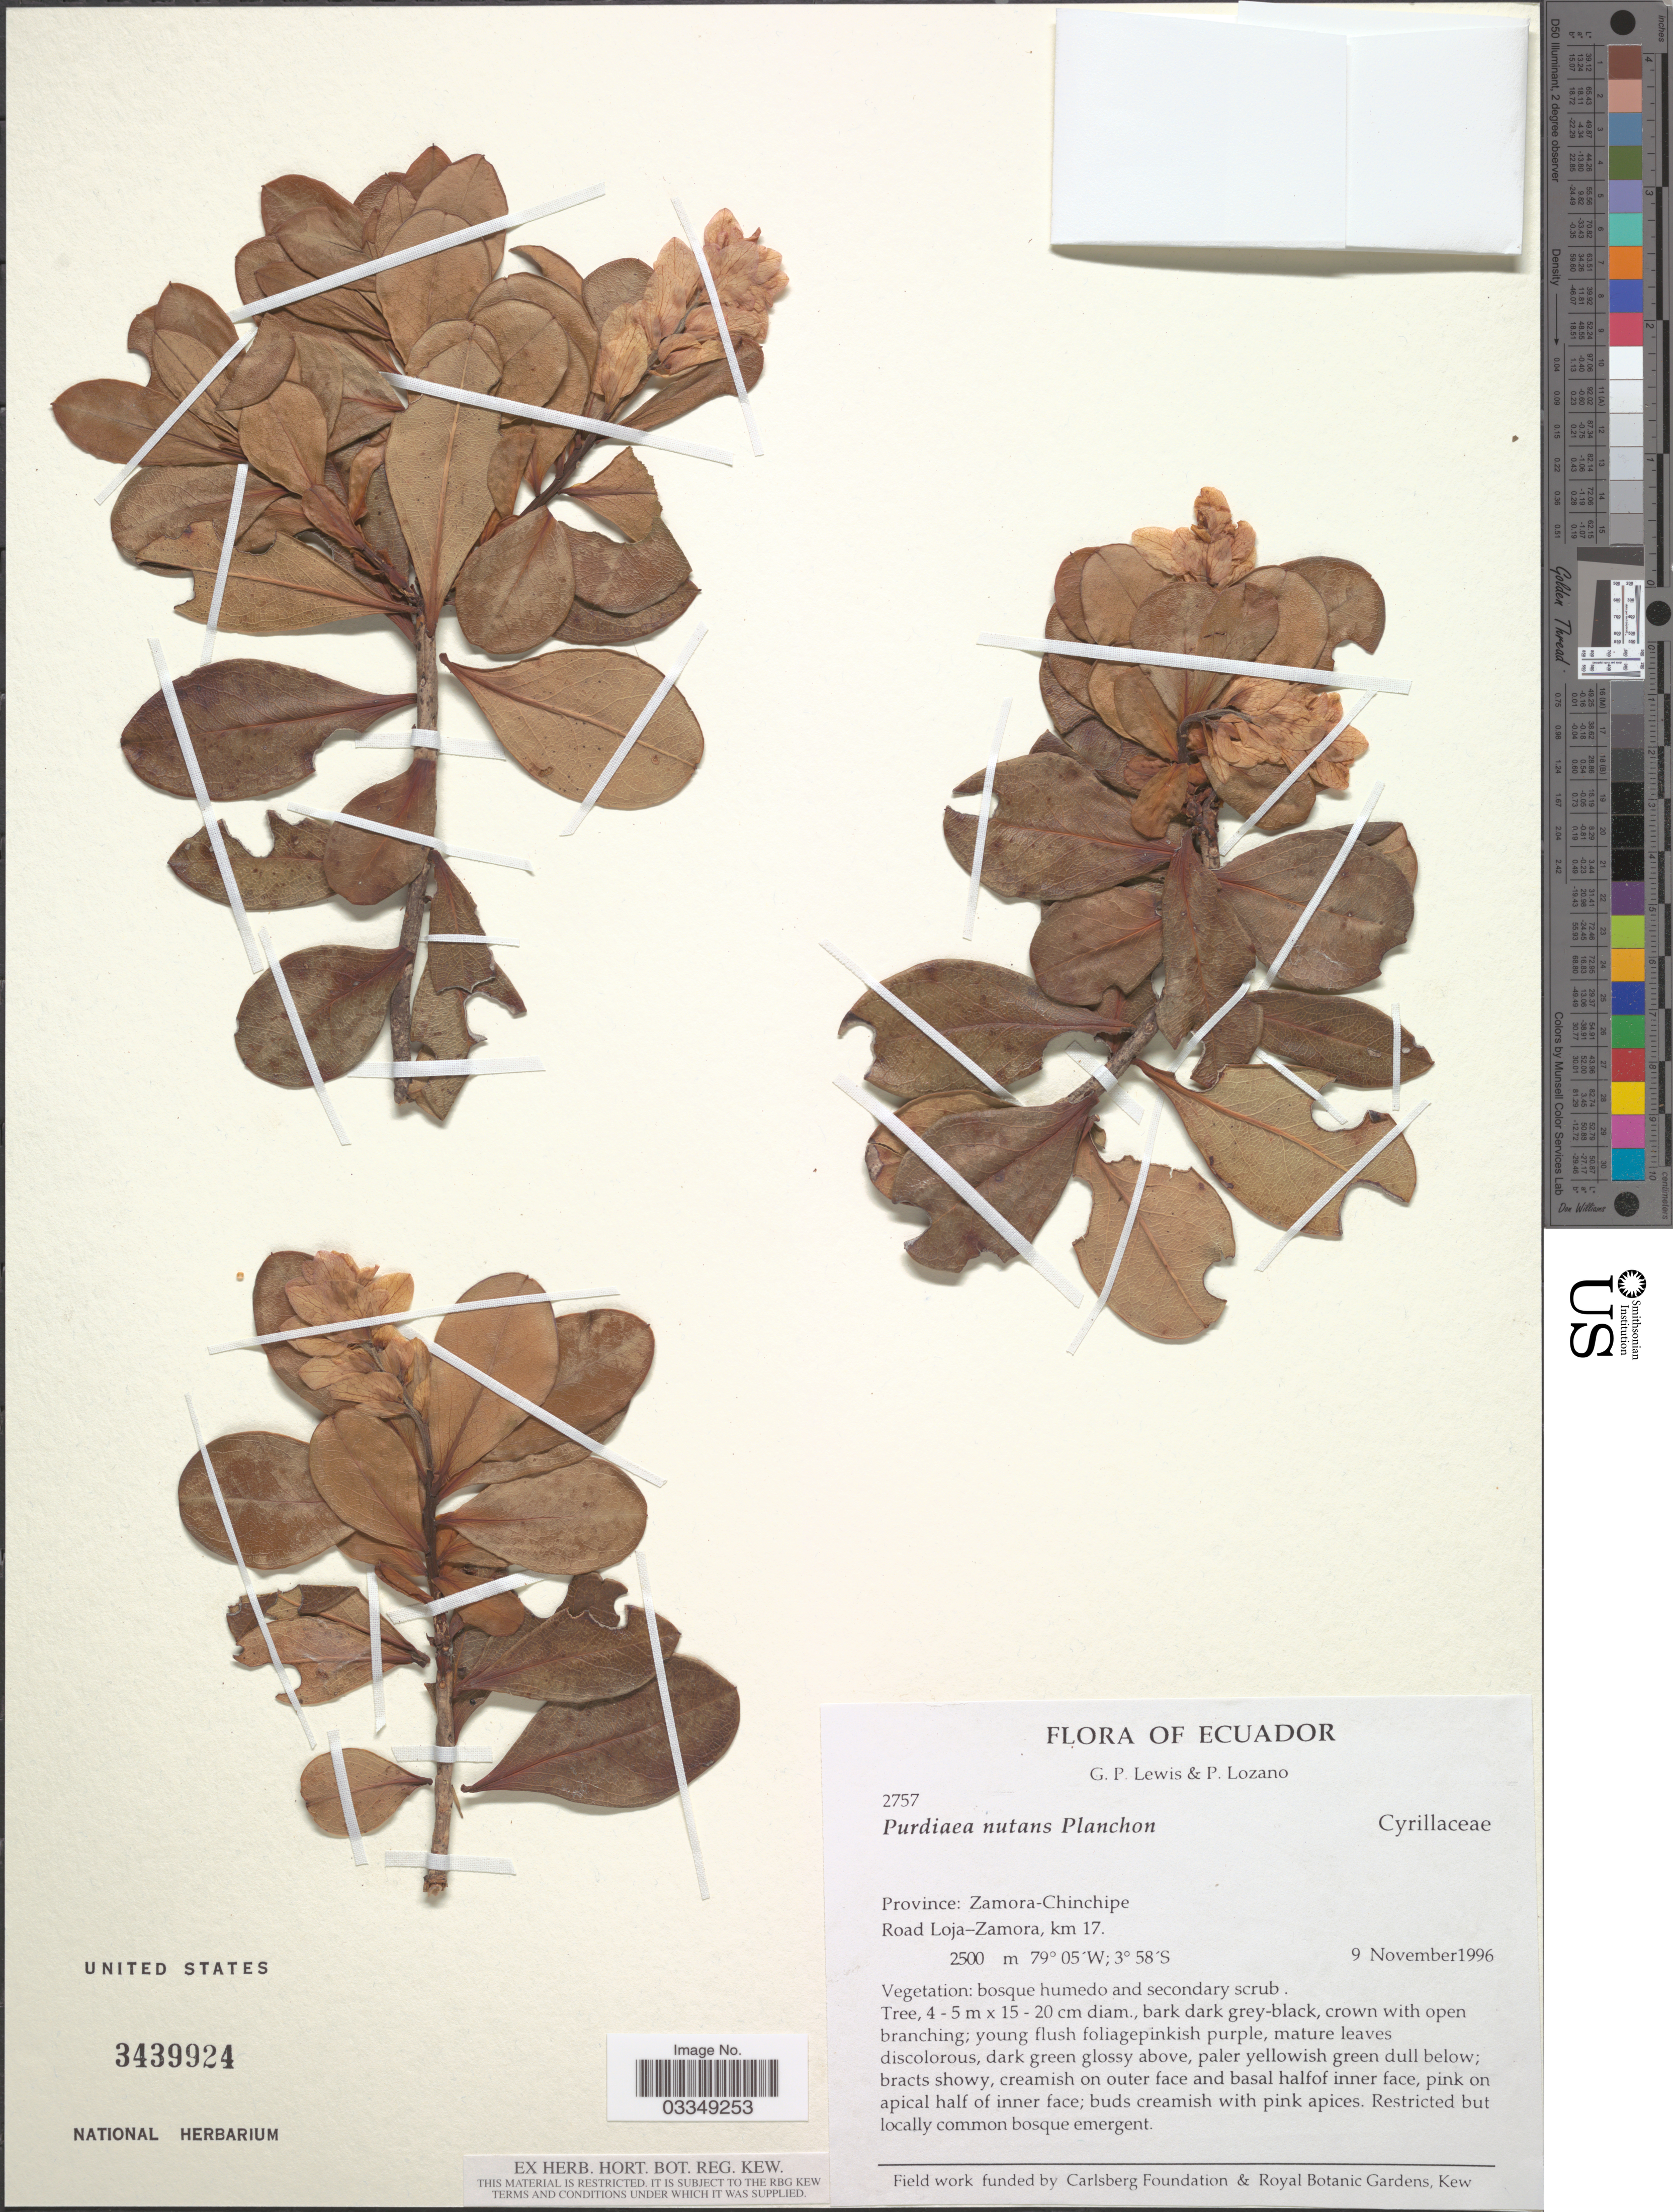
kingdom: Plantae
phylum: Tracheophyta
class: Magnoliopsida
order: Ericales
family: Clethraceae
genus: Purdiaea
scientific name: Purdiaea nutans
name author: Planch.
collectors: G. P. Lewis & P. Lozano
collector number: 2757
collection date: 1996-11-09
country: Ecuador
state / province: Zamora-Chinchipe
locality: Road Loja-Zamora, km 17.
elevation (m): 2500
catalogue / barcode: US 3439924